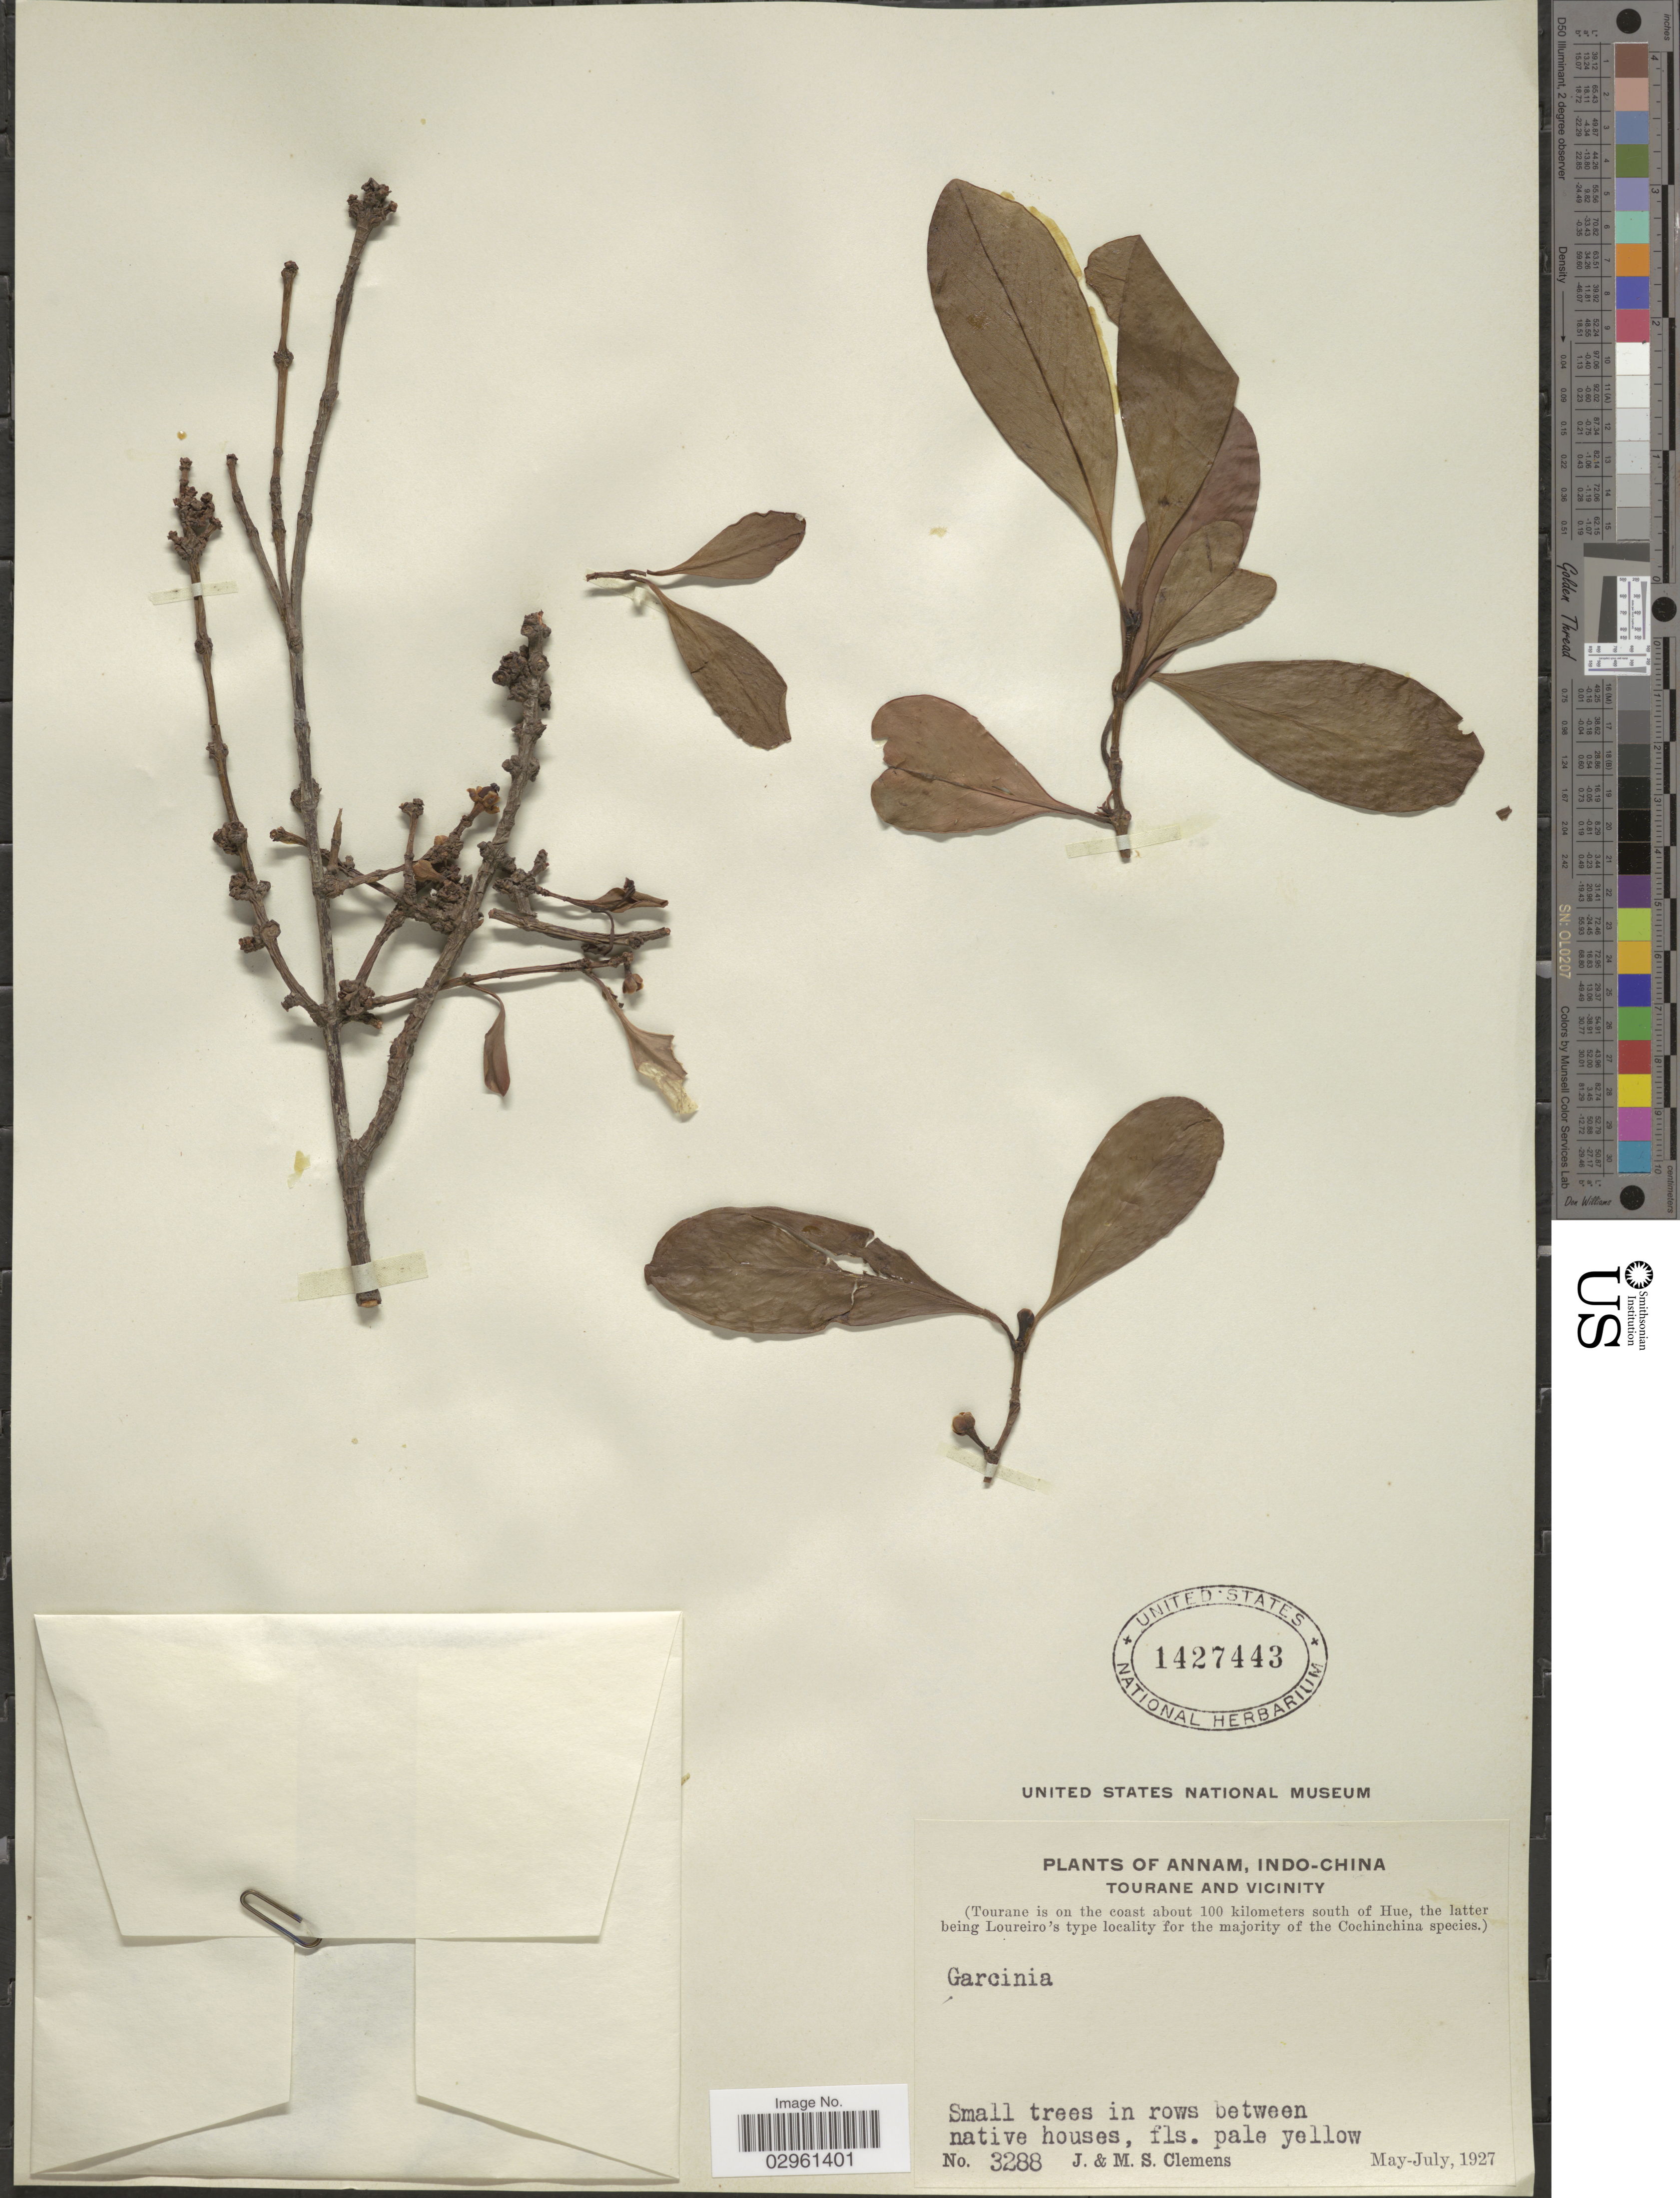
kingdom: Plantae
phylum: Tracheophyta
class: Magnoliopsida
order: Malpighiales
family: Clusiaceae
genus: Garcinia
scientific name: Garcinia sp.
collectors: J. Clemens & M. S. Clemens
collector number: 3288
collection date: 1927-05/1927-07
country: Vietnam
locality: Annam, Indo-China, Tourane and vicinity (Tourane is on the coast about 100 kilometers south of Hue), in rows between native houses.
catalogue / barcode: US 1427443